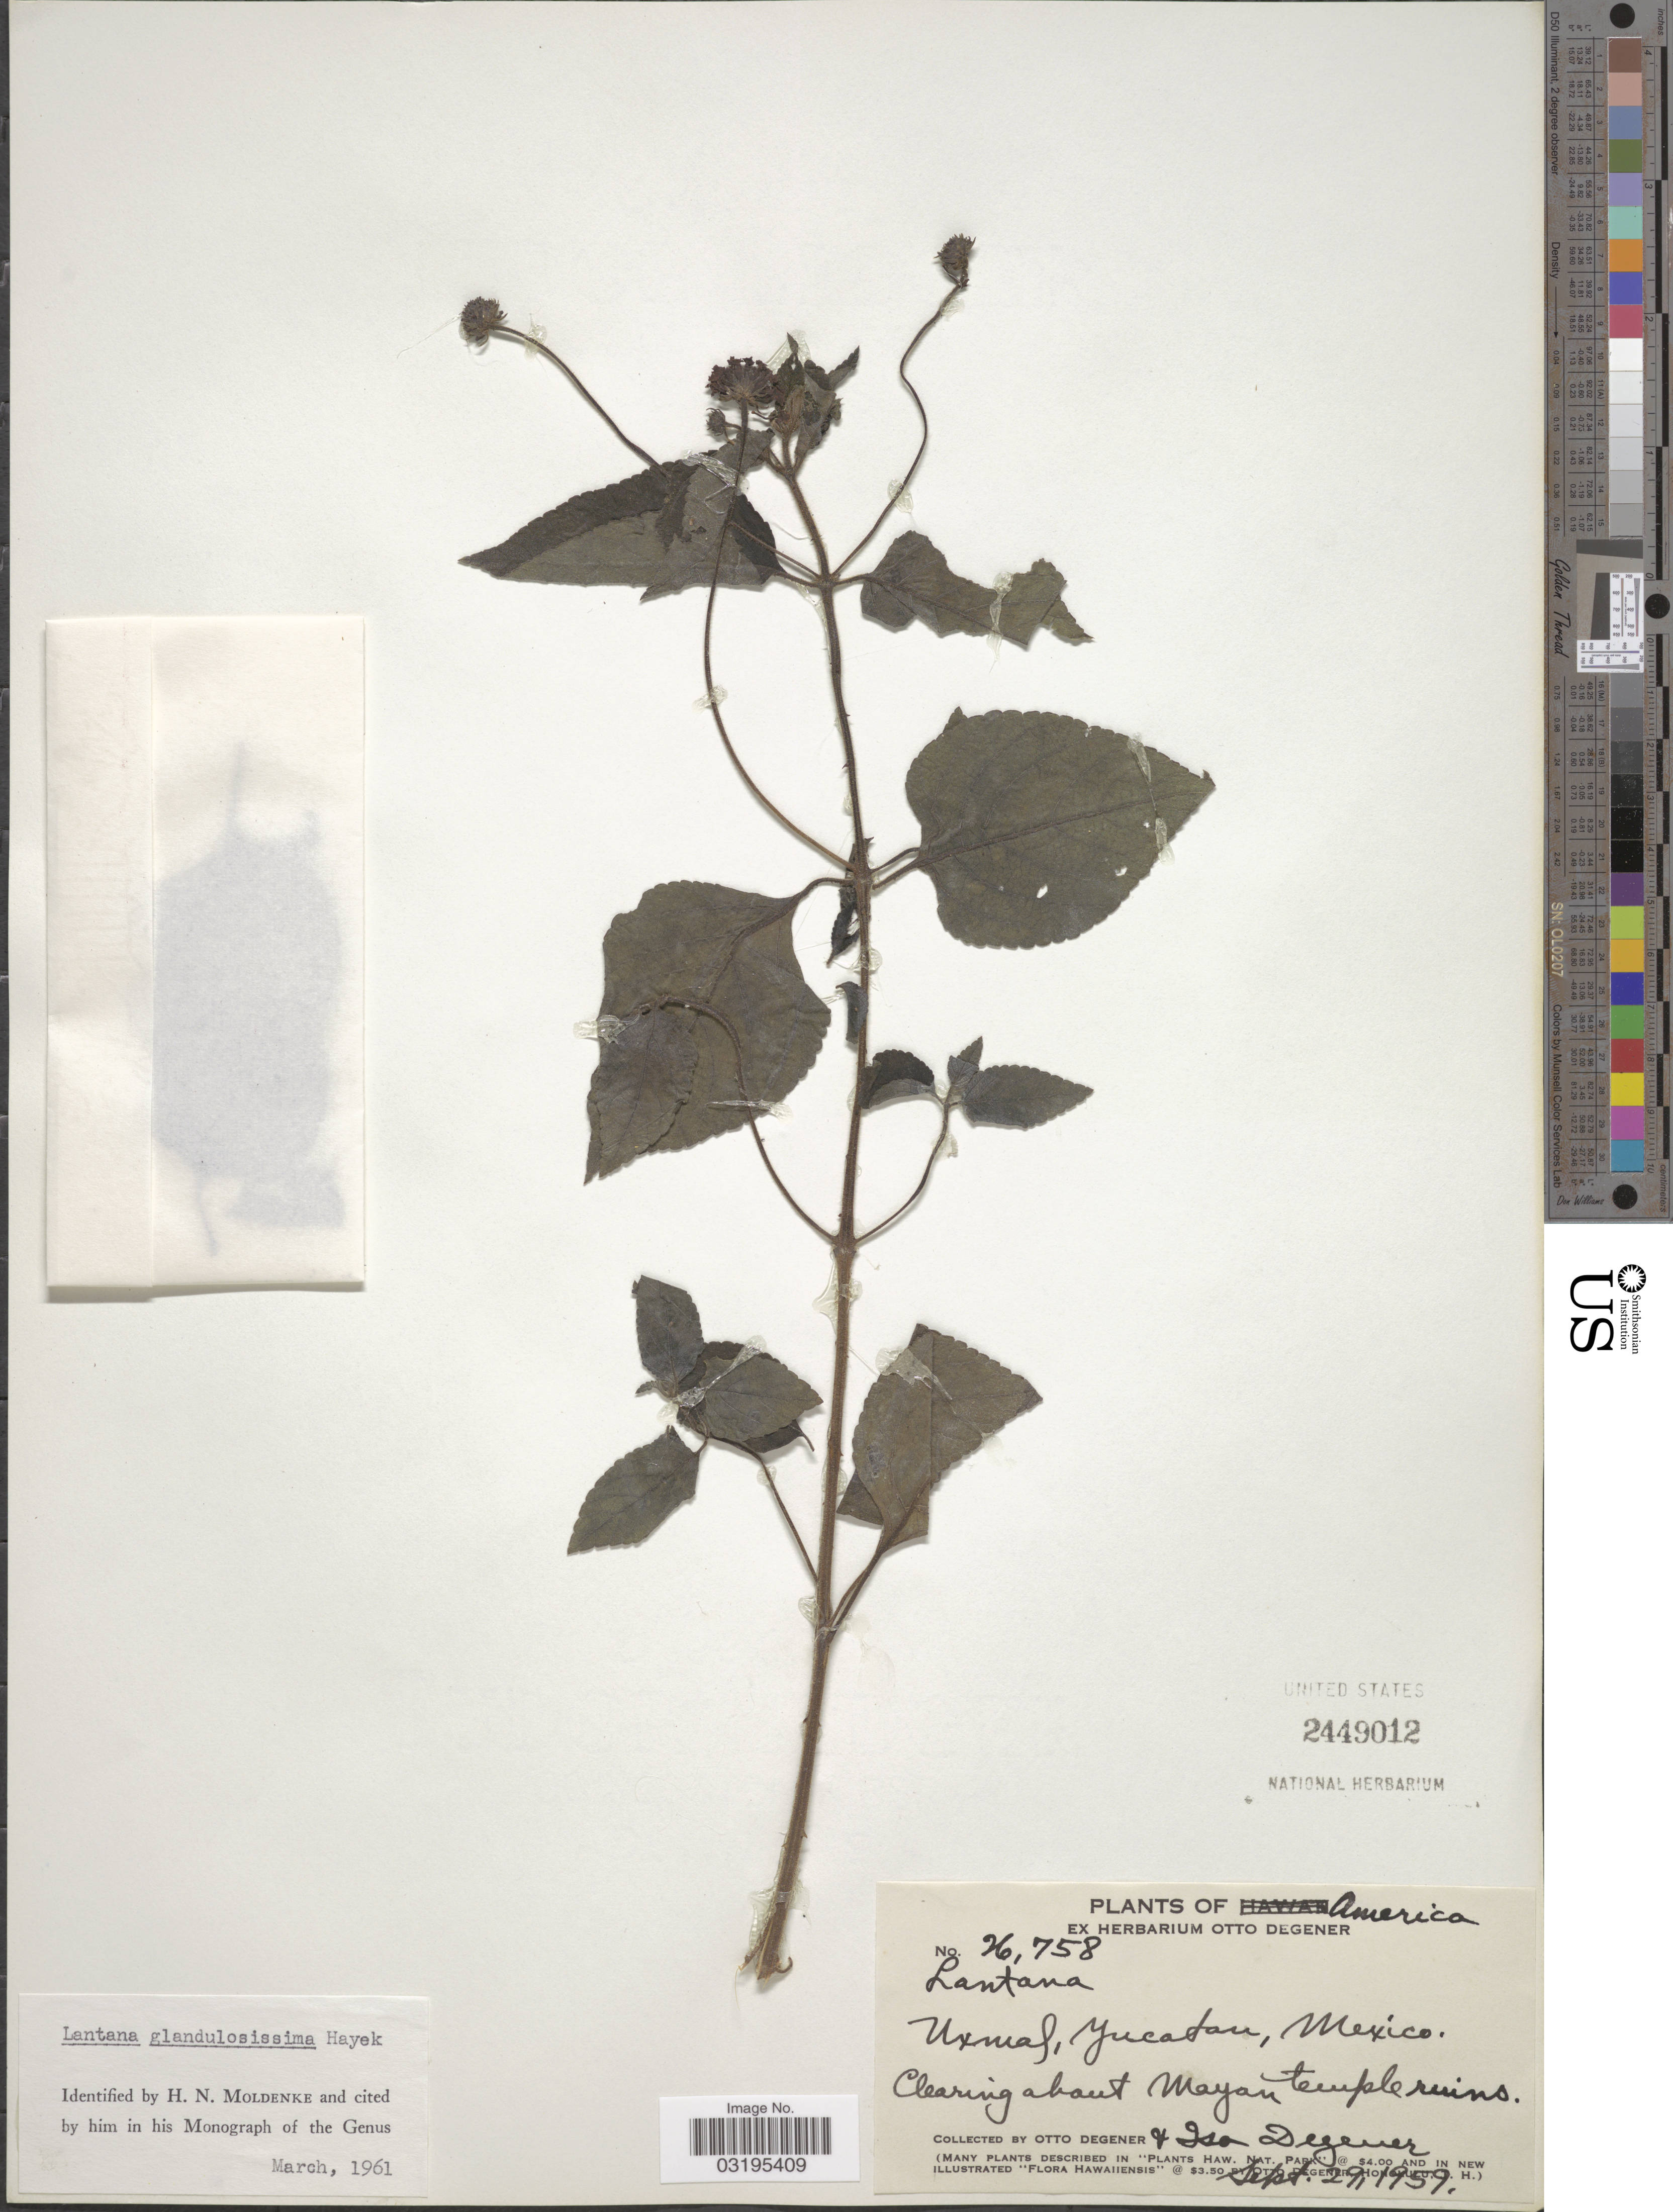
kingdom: Plantae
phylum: Tracheophyta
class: Magnoliopsida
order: Lamiales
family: Verbenaceae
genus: Lantana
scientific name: Lantana glandulosissima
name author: Hayek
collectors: O. Degener & I. Degener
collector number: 26758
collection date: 1959-09-29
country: Mexico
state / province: Yucatán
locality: Uxmal. Clearing about Mayan temple ruins.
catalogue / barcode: US 2449012